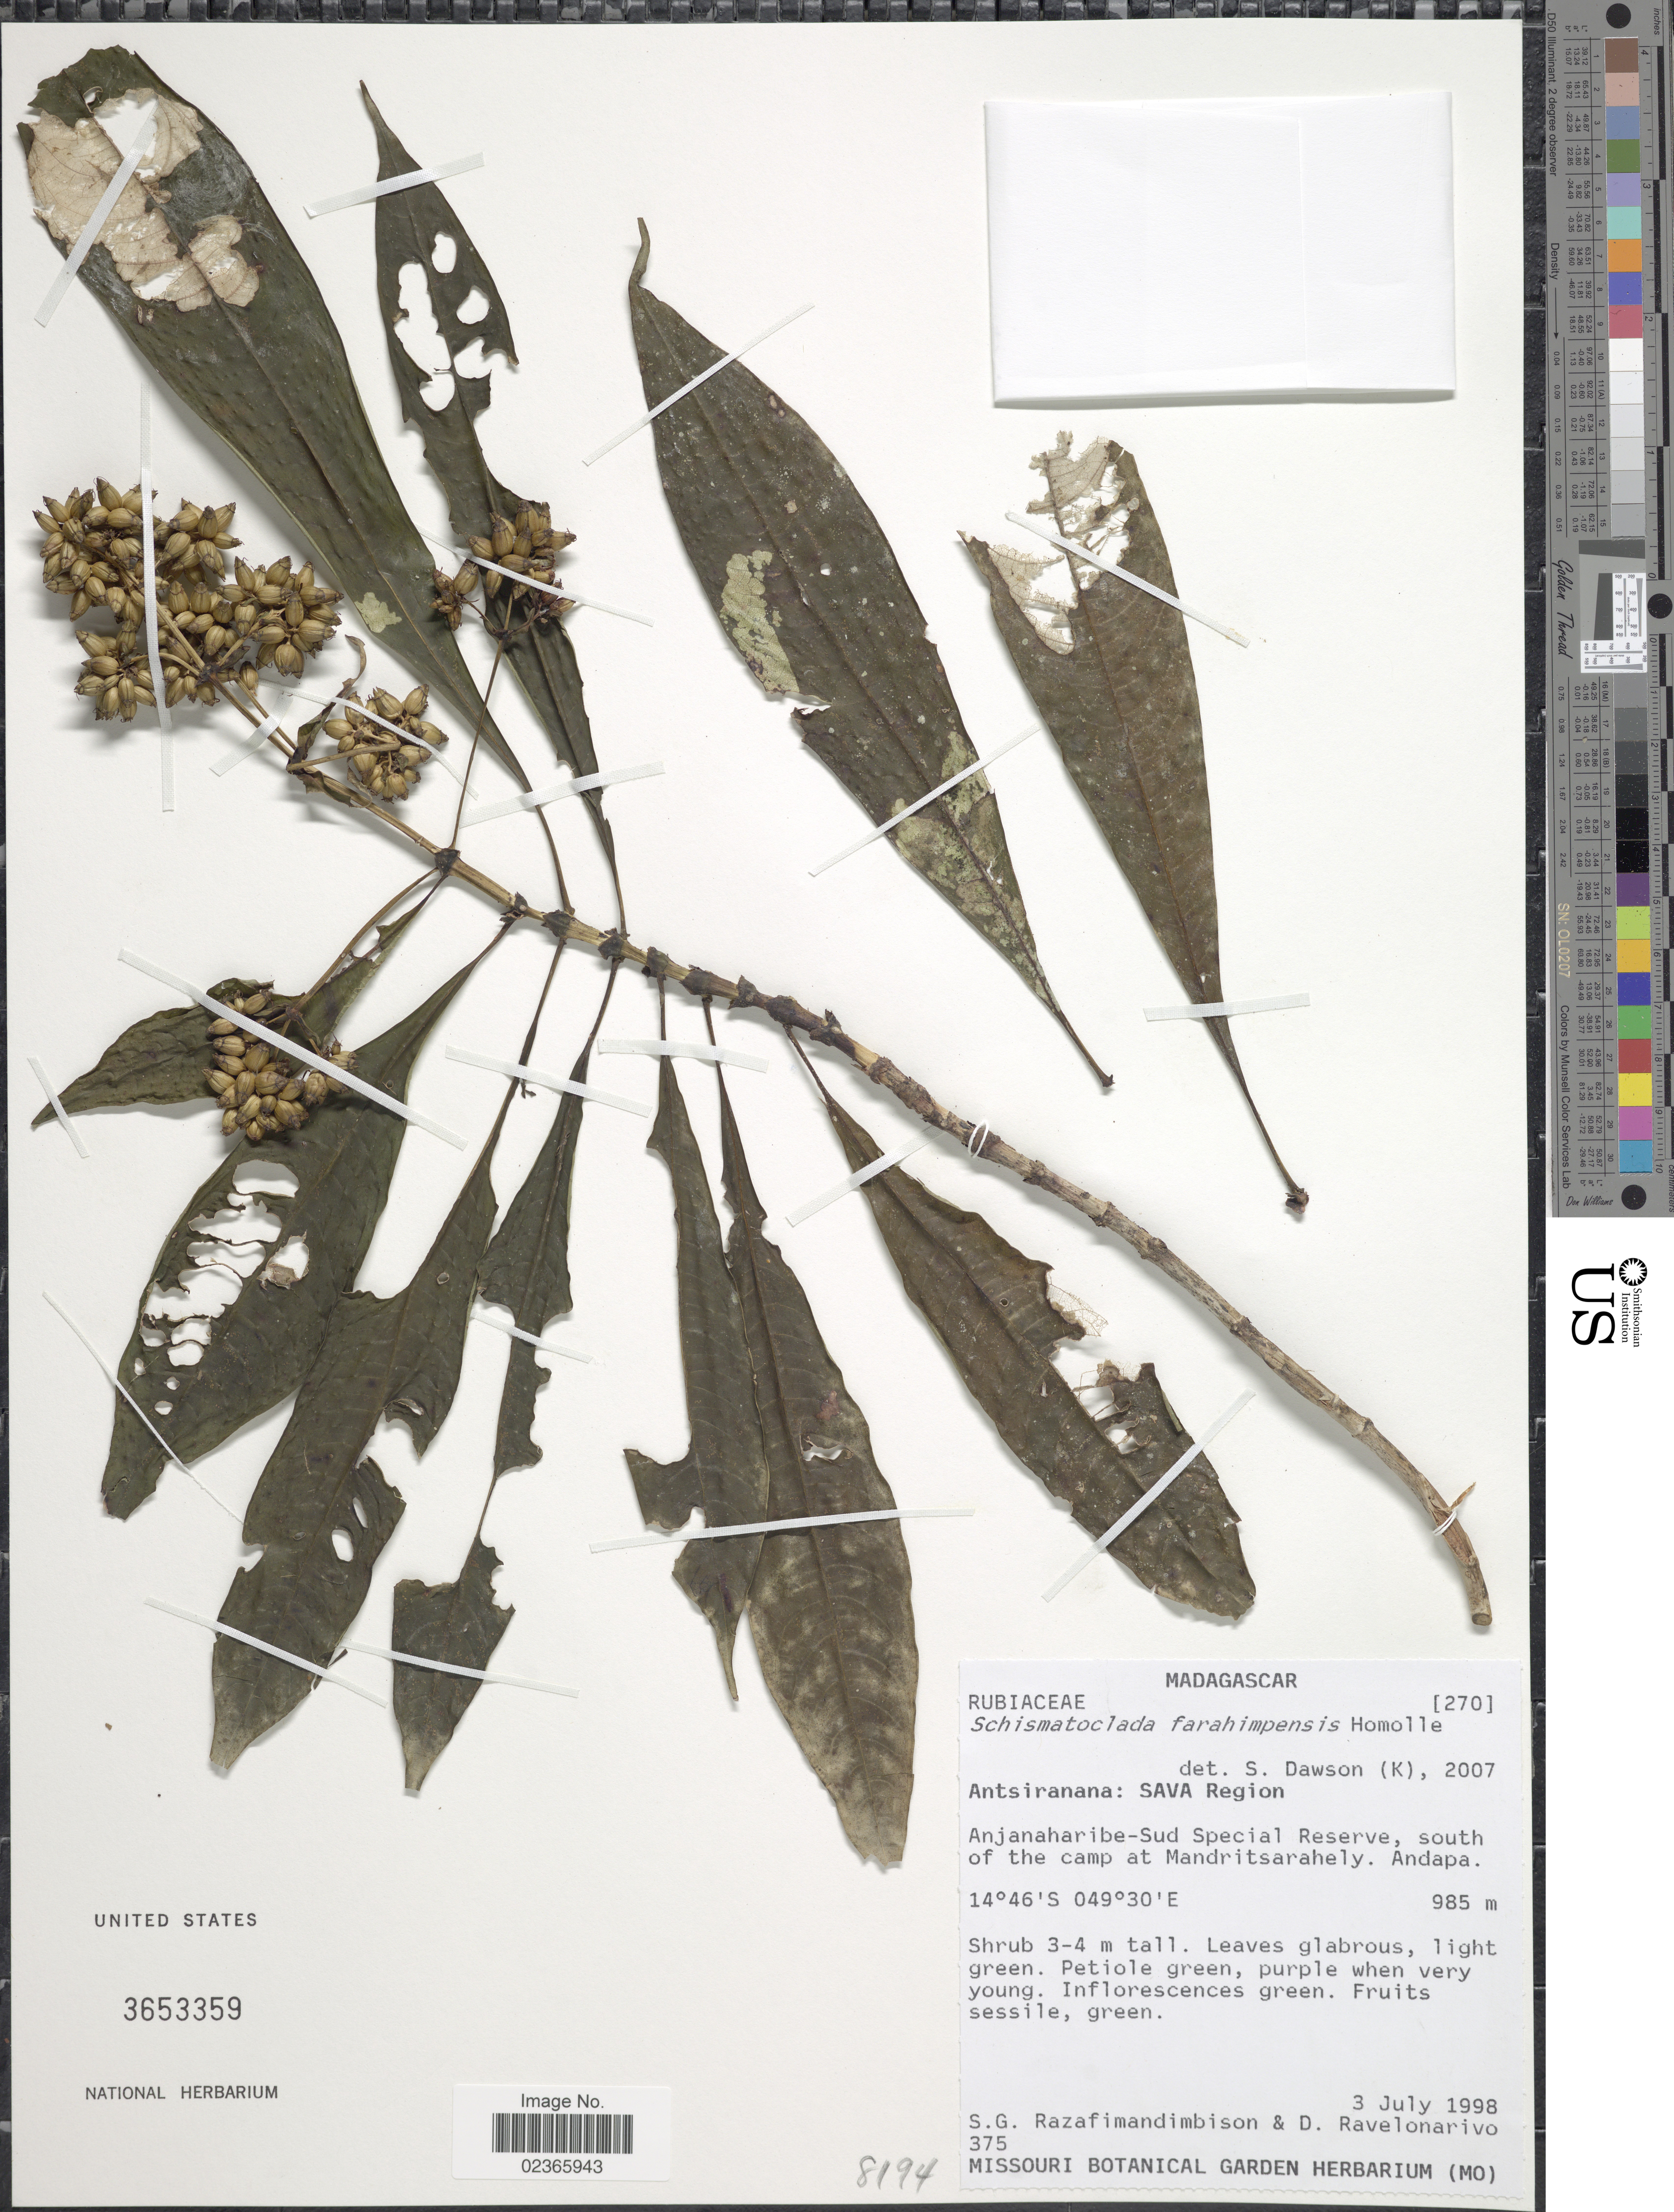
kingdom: Plantae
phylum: Tracheophyta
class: Magnoliopsida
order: Gentianales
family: Rubiaceae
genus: Schismatoclada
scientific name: Schismatoclada farahimpensis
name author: Homolle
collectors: S. G. Razafimandimbison & D. Ravelonarivo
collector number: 375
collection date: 1998-07-03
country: Madagascar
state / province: Sava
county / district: Andapa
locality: Antsiranana: Sava Region. Anjanaharibe-Sud Special Reserve, south of the camp at Mandritsarahely. Andapa.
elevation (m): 985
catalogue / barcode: US 3653359